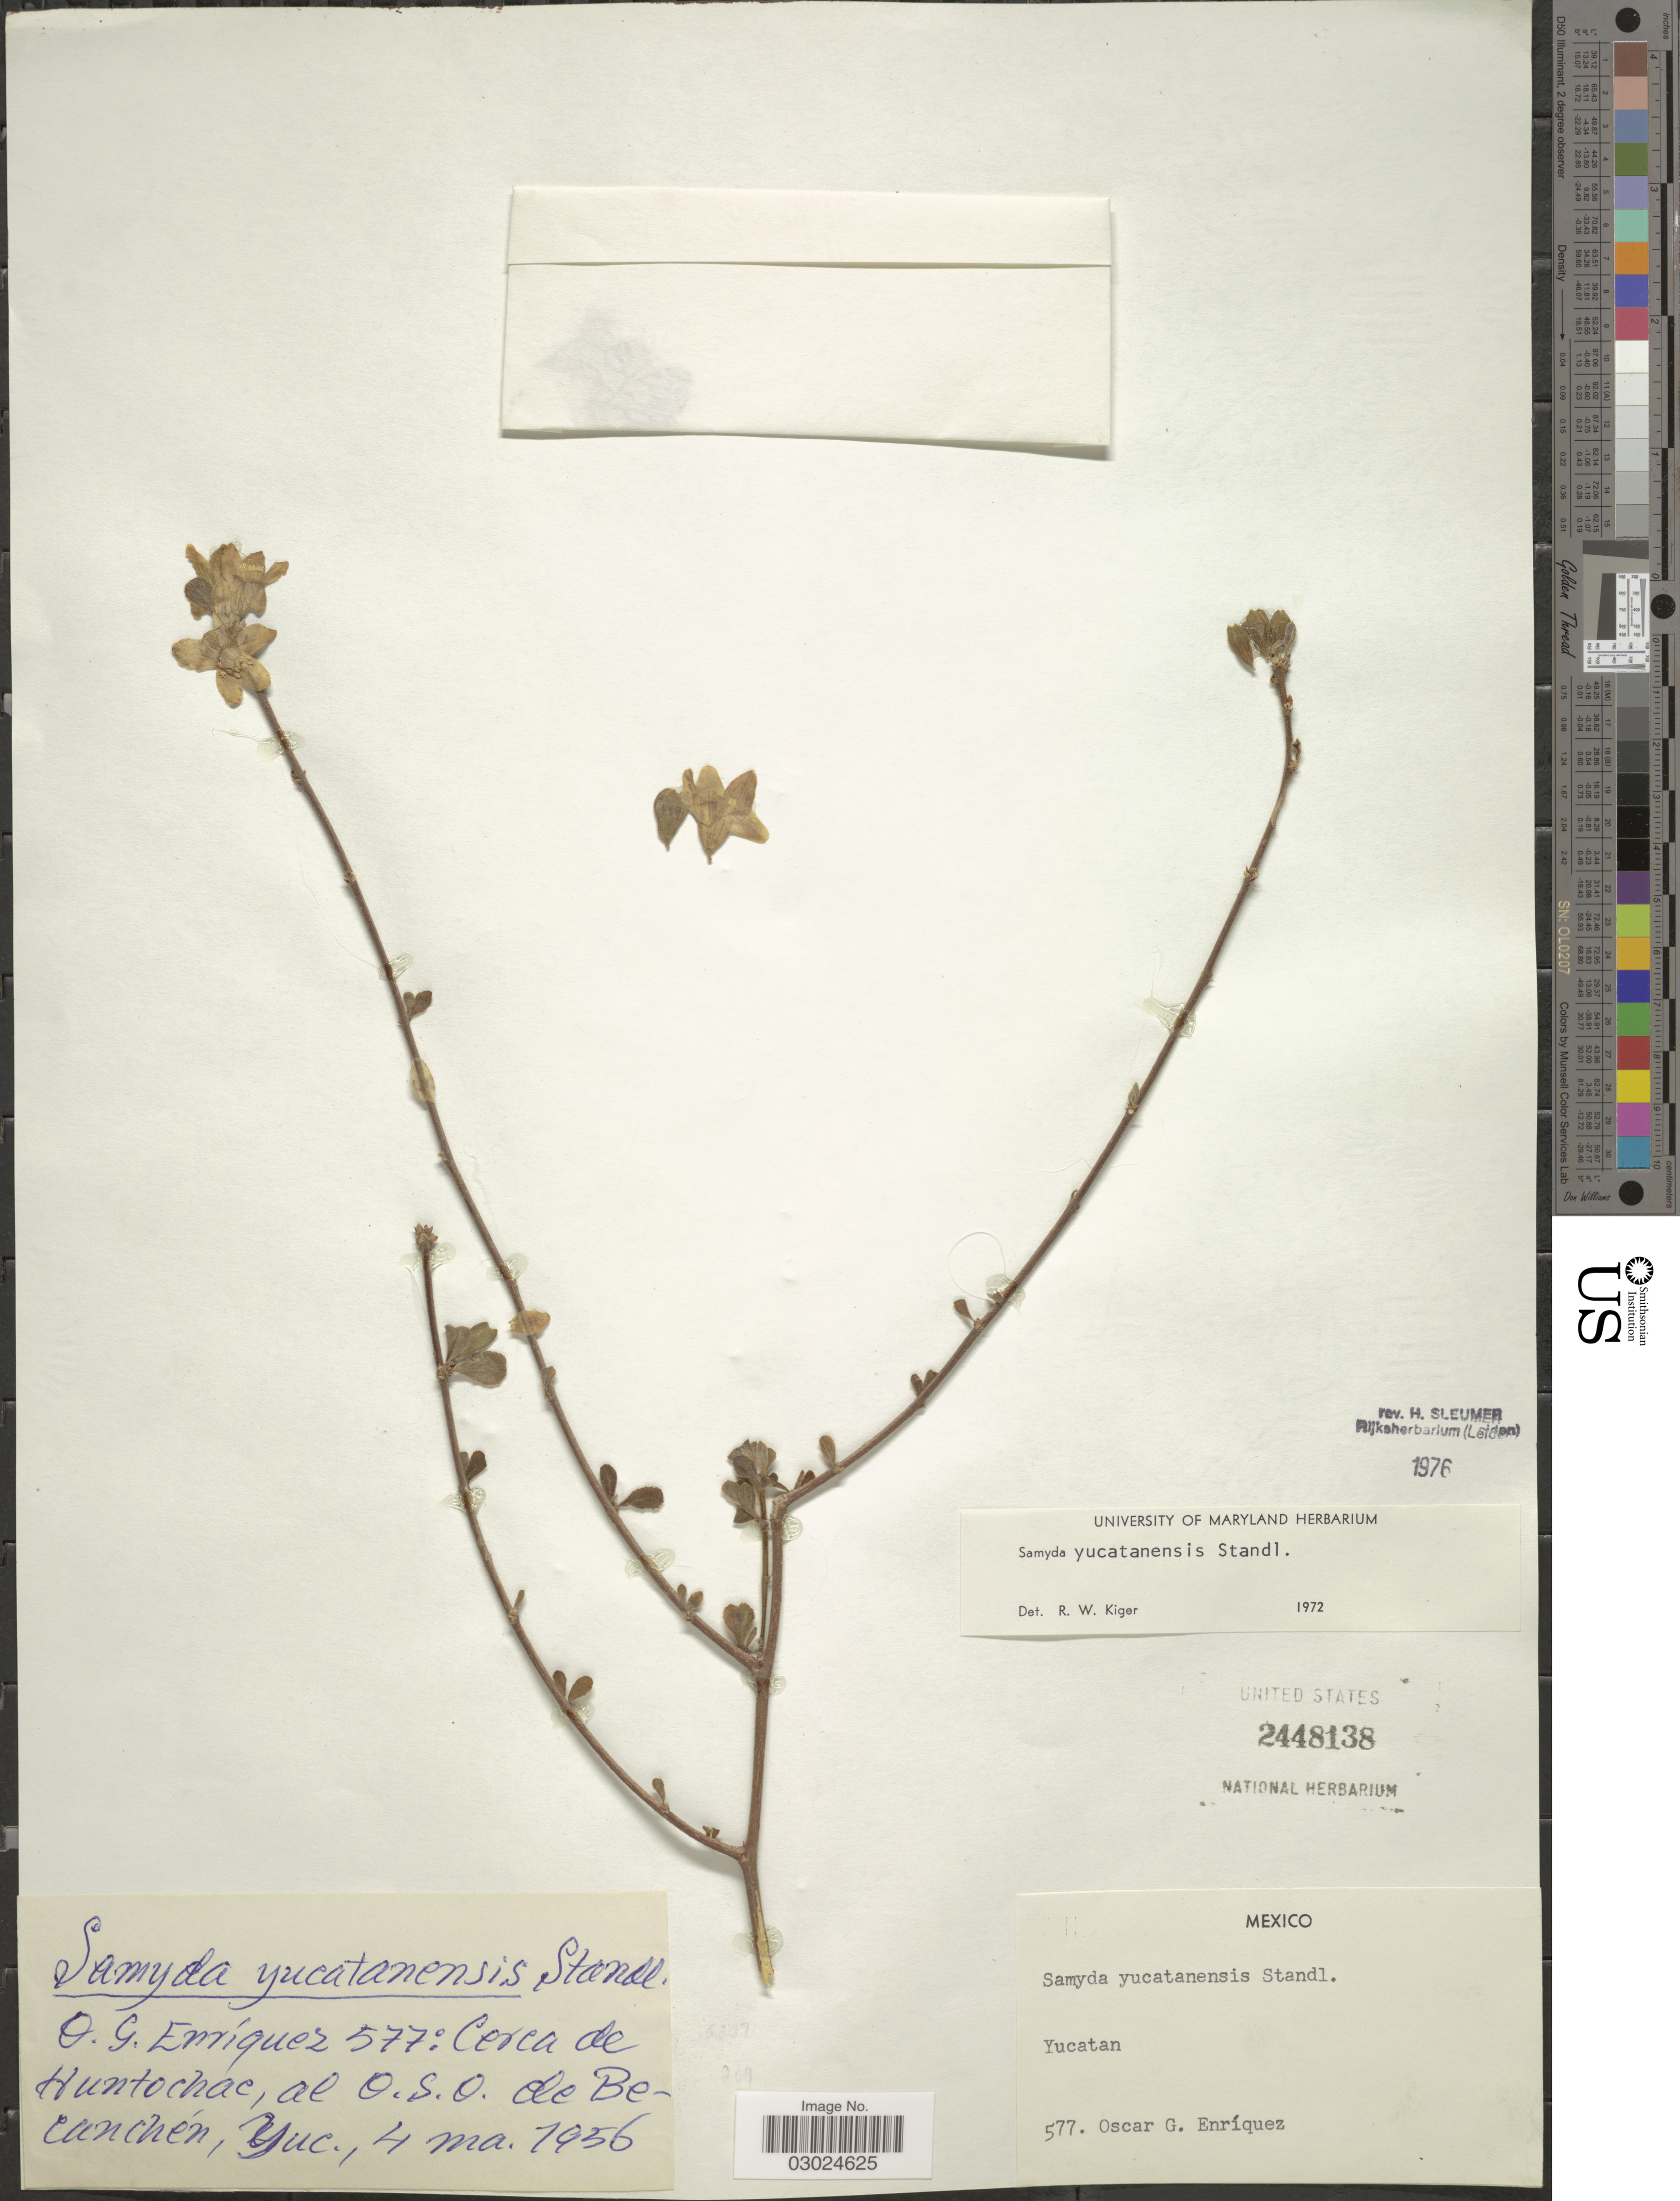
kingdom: Plantae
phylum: Tracheophyta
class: Magnoliopsida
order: Malpighiales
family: Salicaceae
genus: Casearia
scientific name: Casearia yucatanensis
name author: (Standl.) T. Samar. & M.H. Alford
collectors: O. Enriquez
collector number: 577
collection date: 1956-03-04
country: Mexico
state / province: Yucatán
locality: Cerca de Huntochac, al O.S.O. de Becanchén, Yuc.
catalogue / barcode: US 2448138